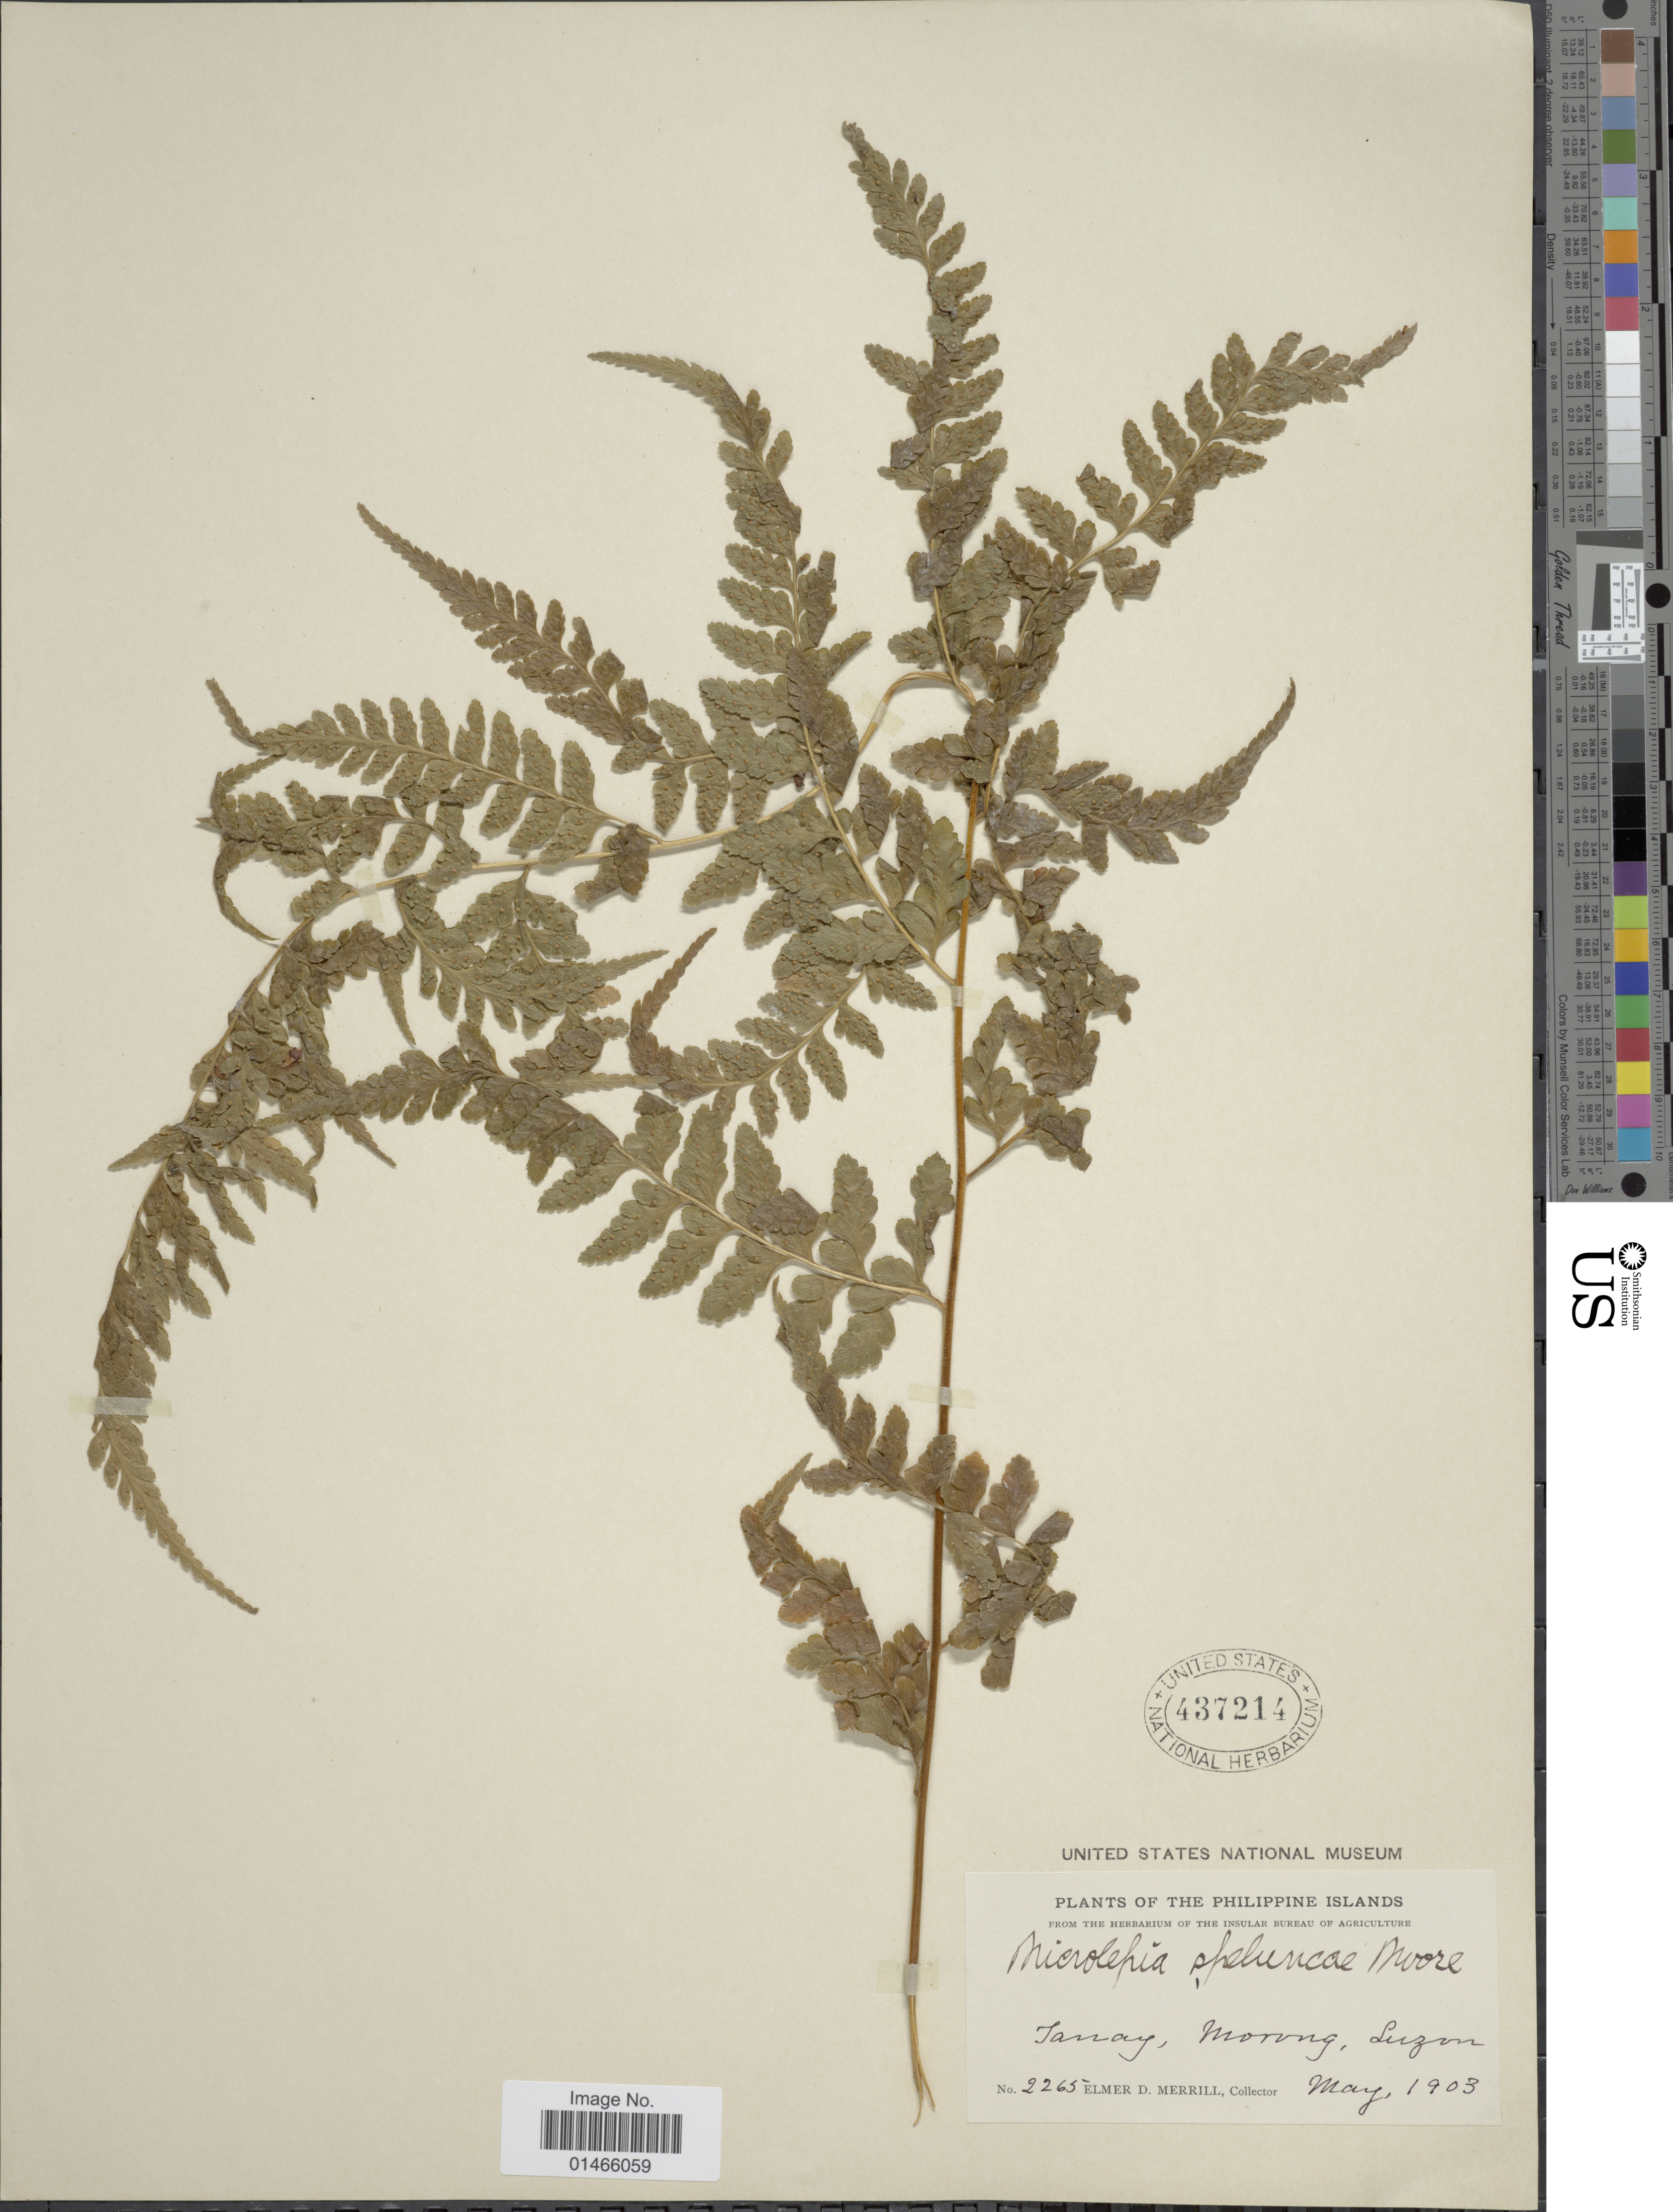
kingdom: Plantae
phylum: Tracheophyta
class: Polypodiopsida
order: Polypodiales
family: Dennstaedtiaceae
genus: Microlepia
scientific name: Microlepia speluncae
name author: (L.) T. Moore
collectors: E. D. Merrill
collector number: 2265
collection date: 1903-05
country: Philippines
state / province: Calabarzon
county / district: Rizal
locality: Tanay, Morong, Luzon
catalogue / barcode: US 437214